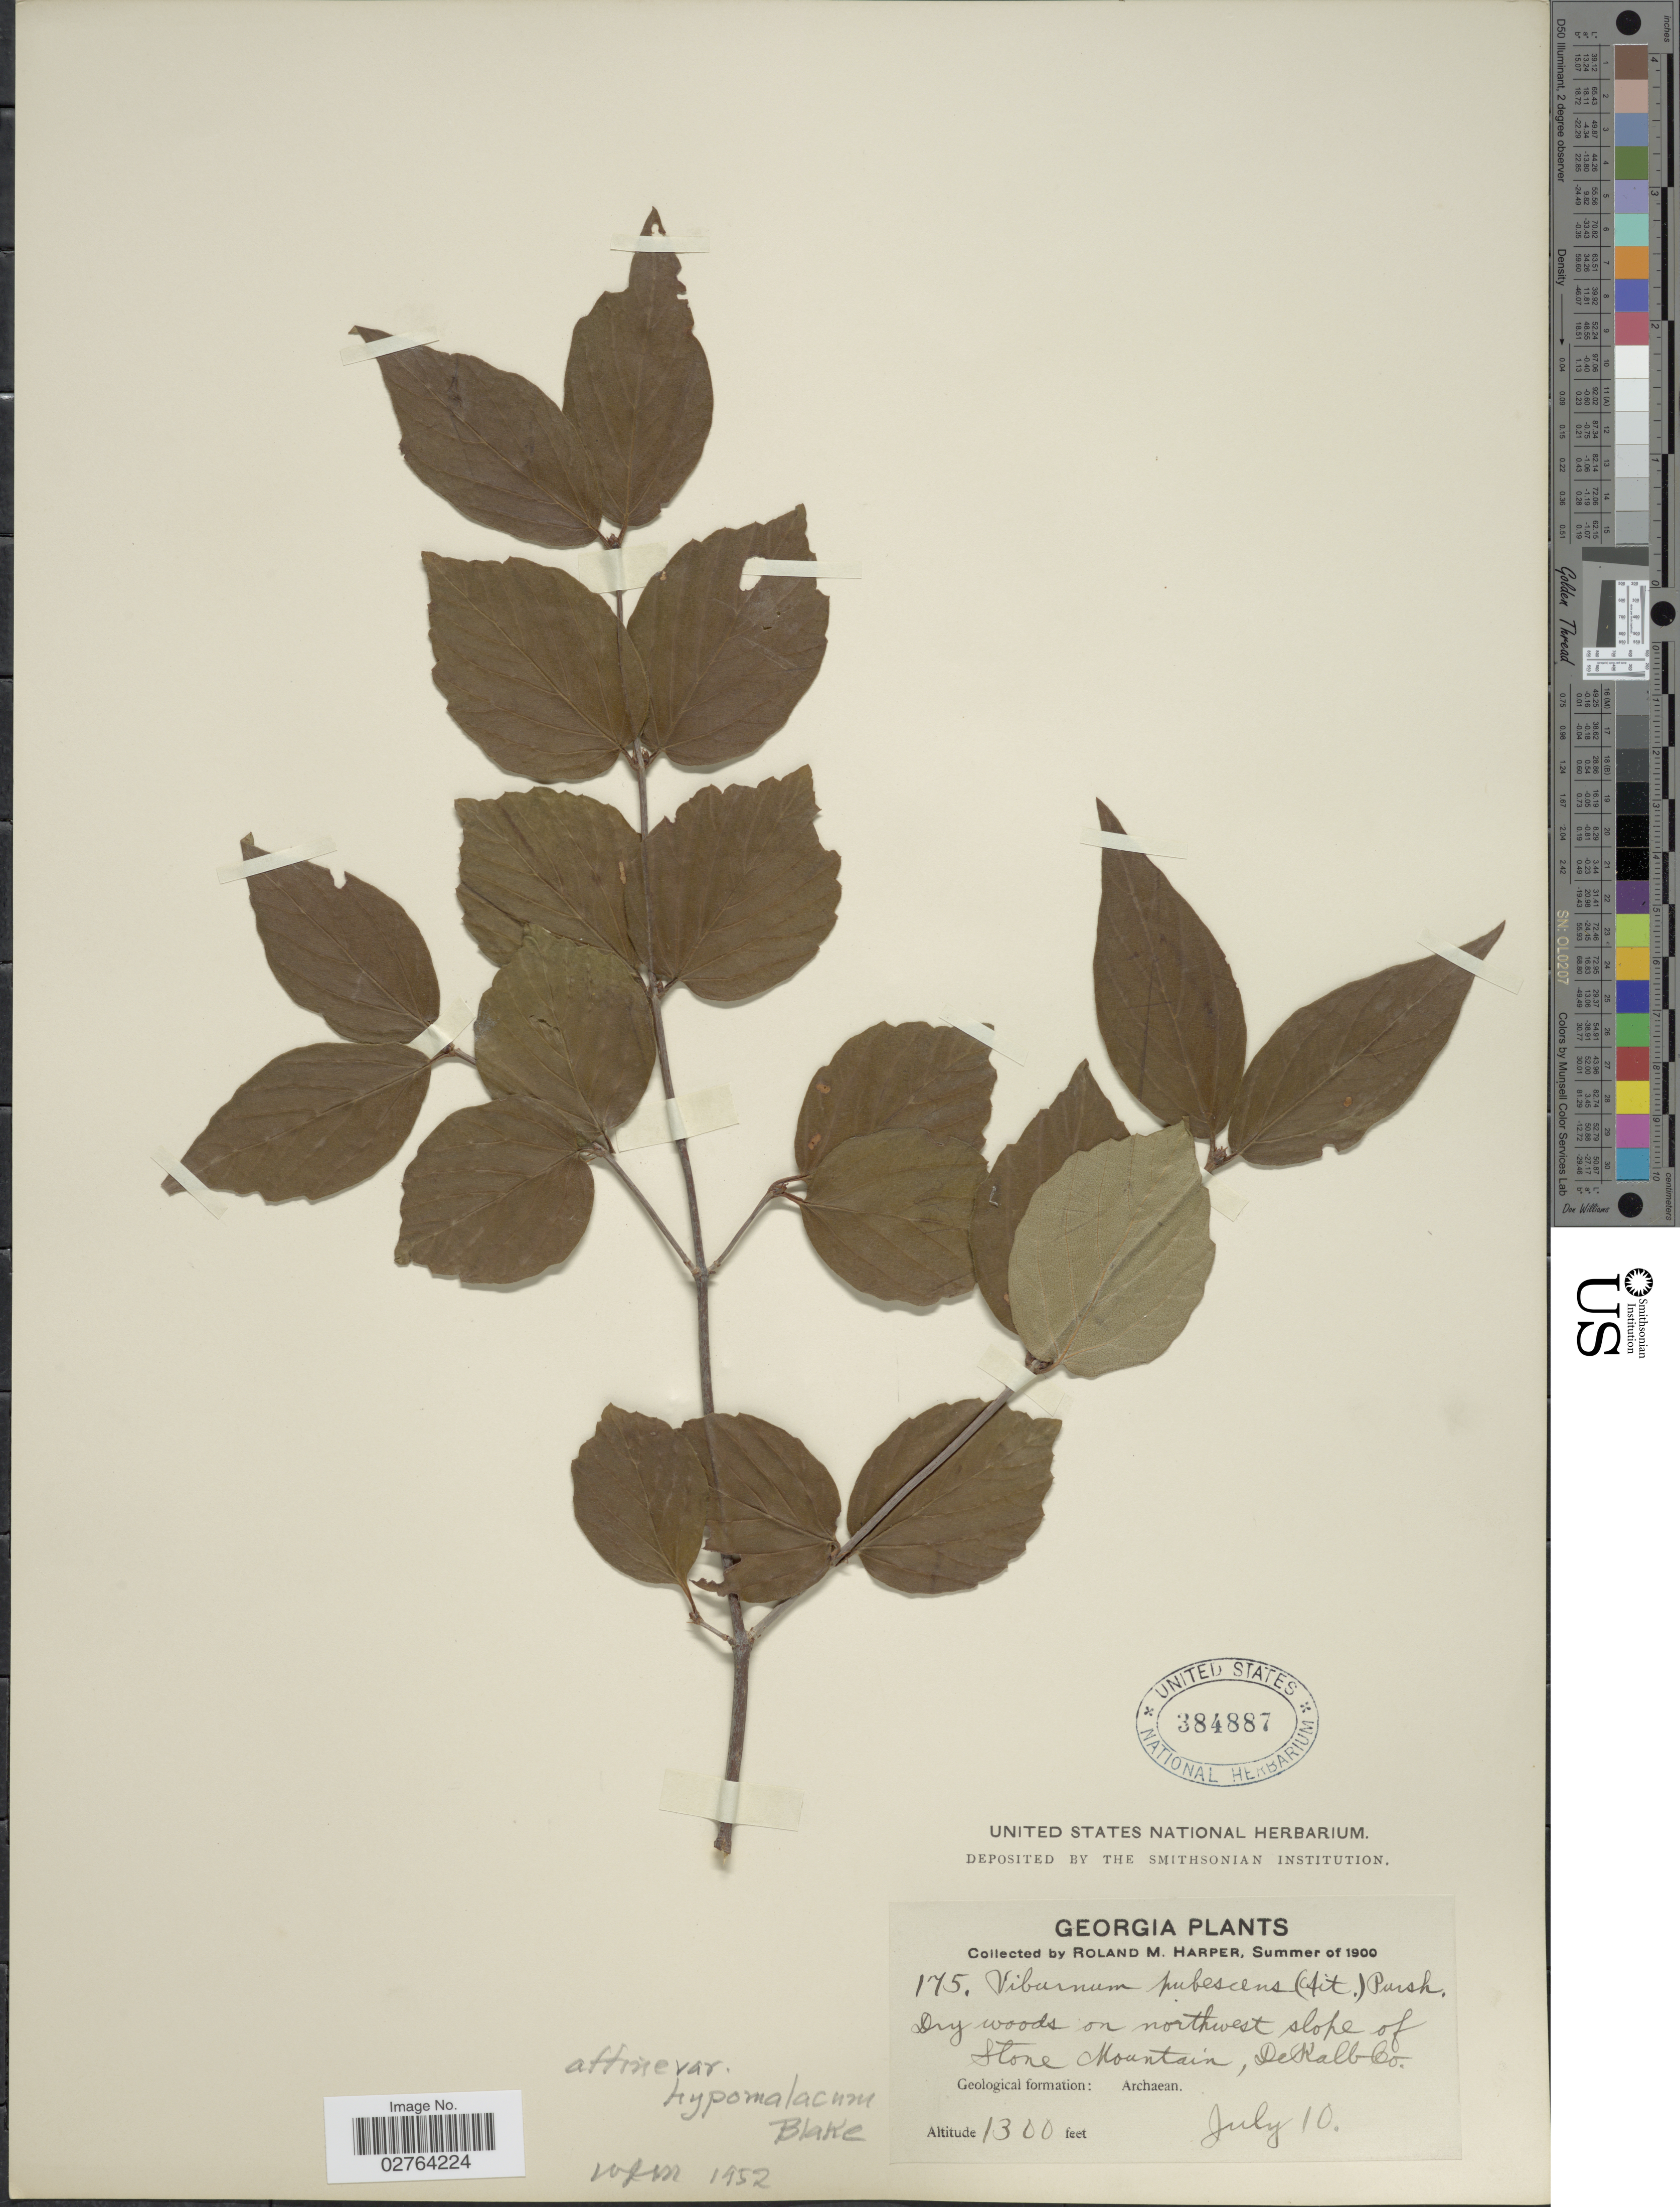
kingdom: Plantae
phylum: Tracheophyta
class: Magnoliopsida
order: Dipsacales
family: Viburnaceae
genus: Viburnum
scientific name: Viburnum rafinesqueanum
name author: Schult.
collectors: R. M. Harper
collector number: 175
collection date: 1900-07-10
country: United States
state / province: Georgia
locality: Northwest slope of Stone Mountain, DeKalb Co.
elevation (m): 396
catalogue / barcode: US 384887